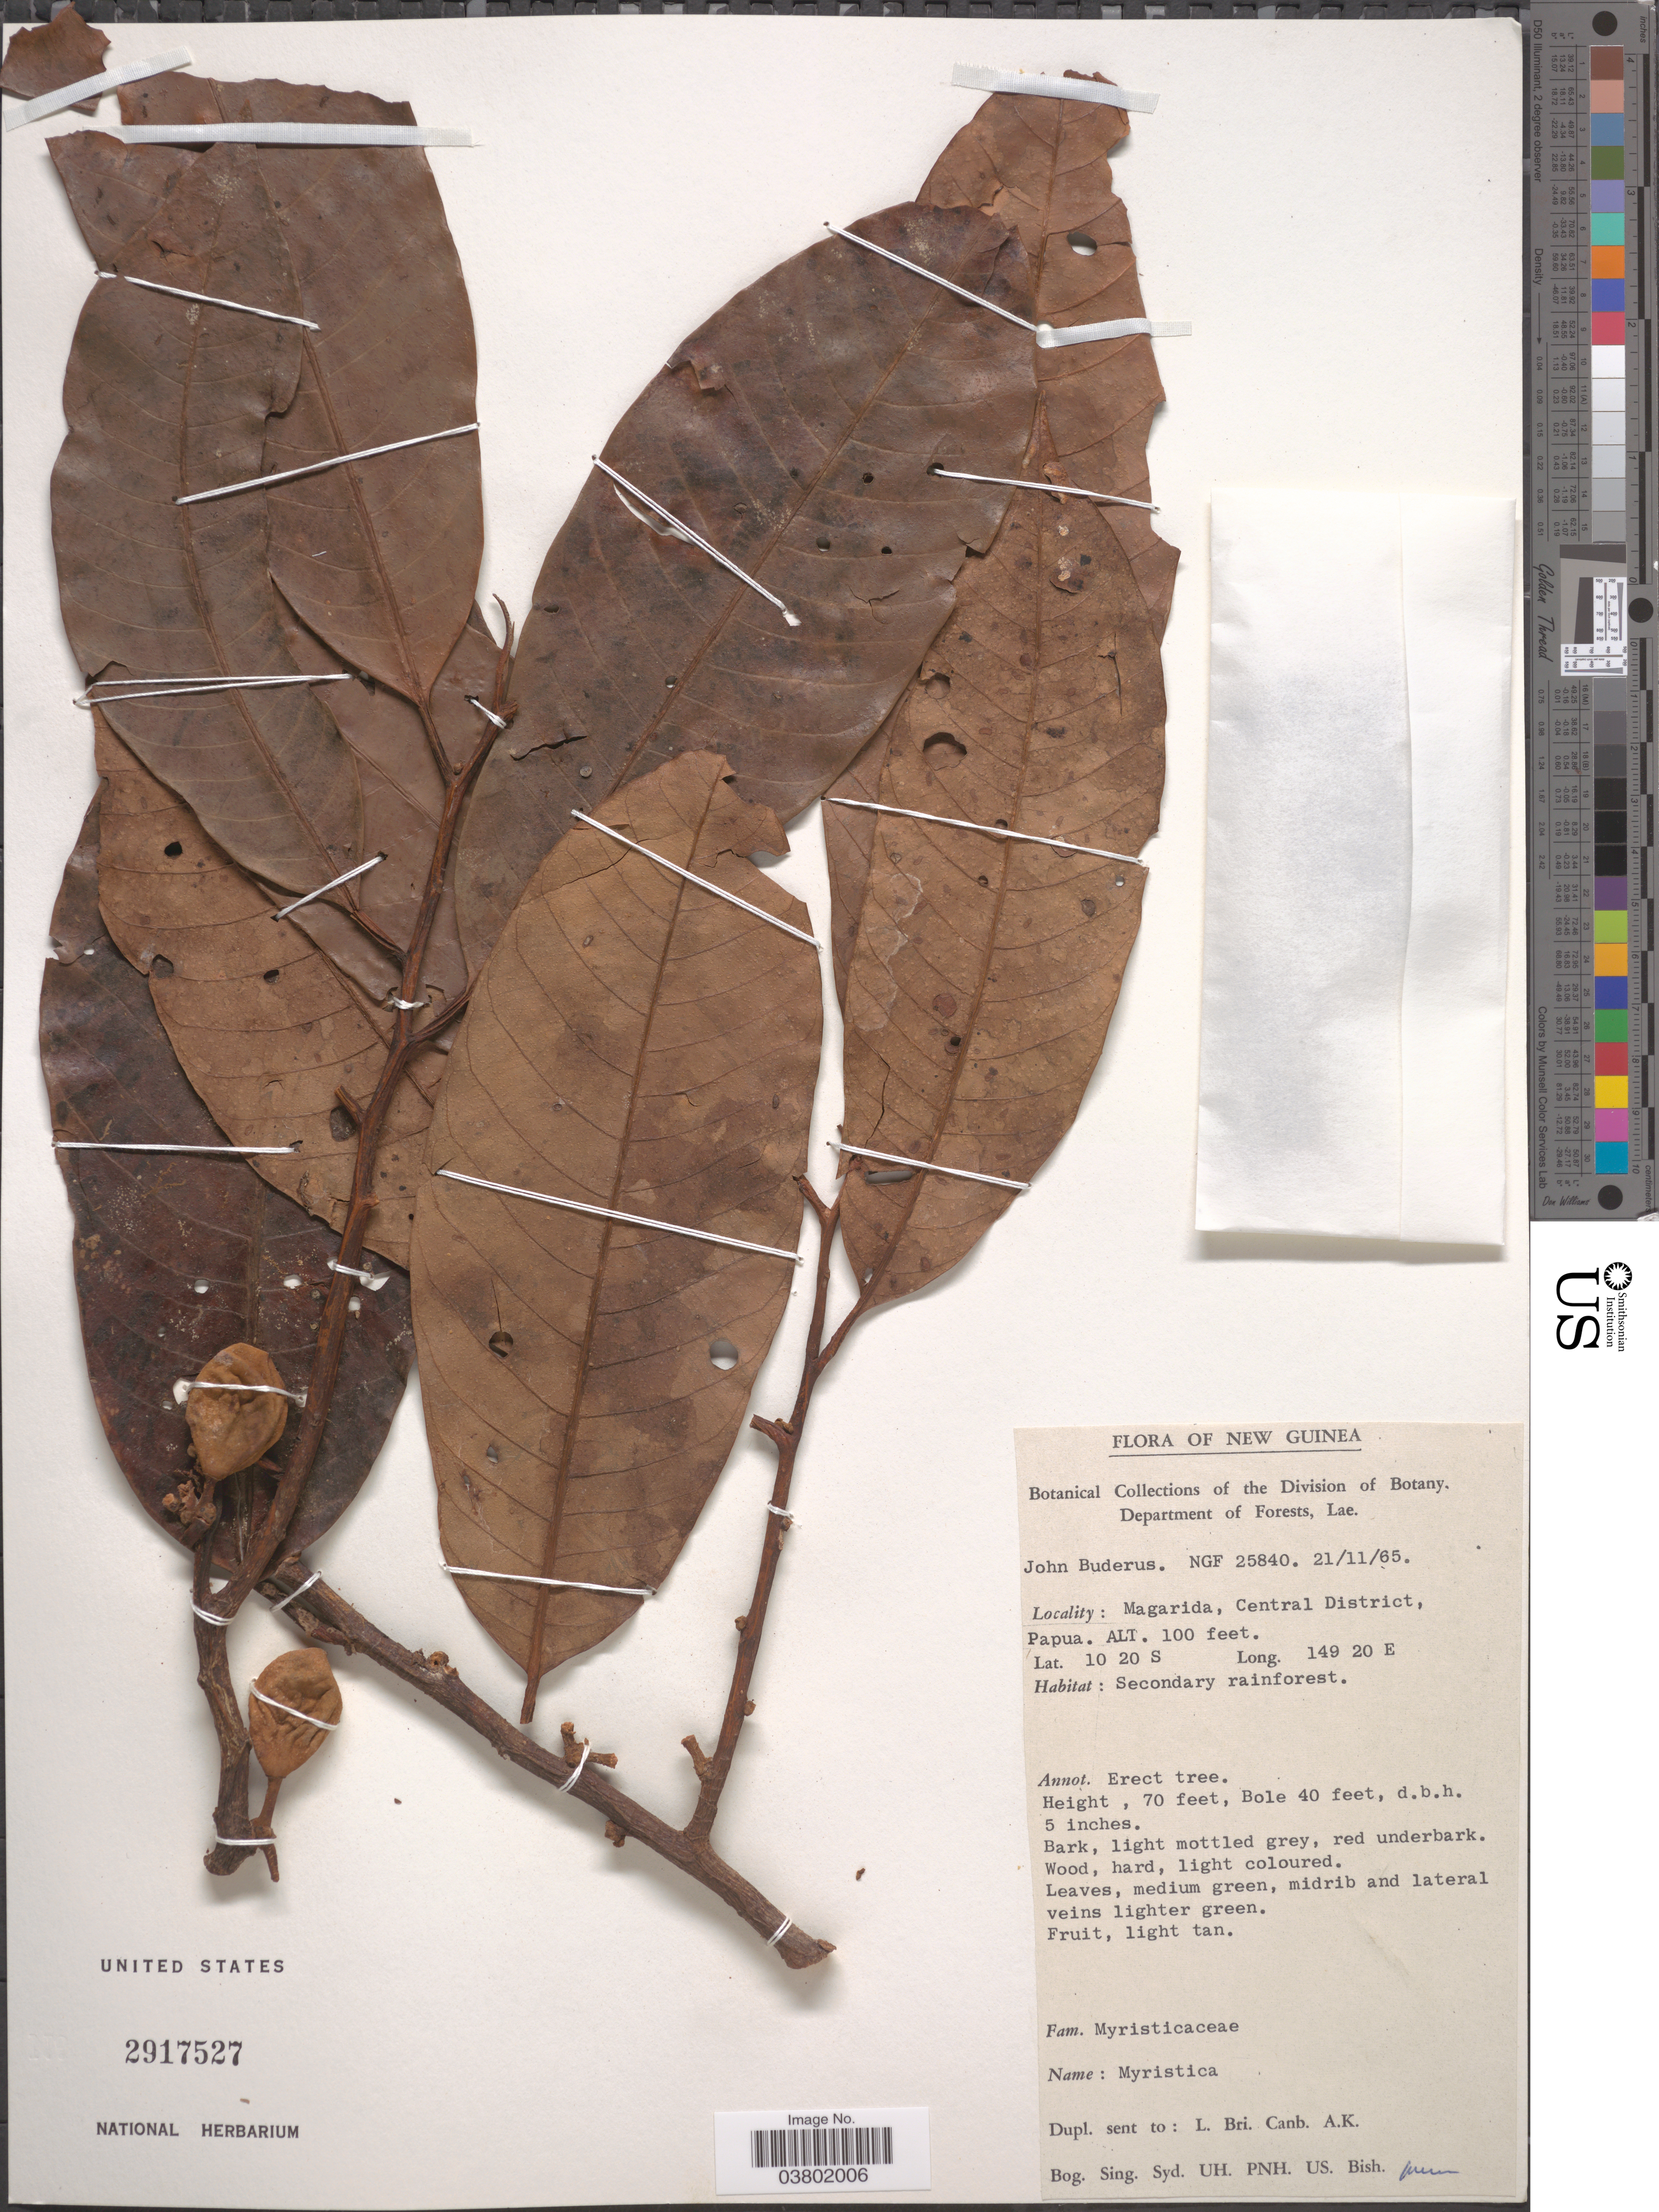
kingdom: Plantae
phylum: Tracheophyta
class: Magnoliopsida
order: Magnoliales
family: Myristicaceae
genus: Myristica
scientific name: Myristica sp.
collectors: J. Buderus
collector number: NGF 25840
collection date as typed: Transcribed d/m/y: 21/11/65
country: Papua New Guinea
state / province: Central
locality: New Guinea. Magarida, Central District, Papua.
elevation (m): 30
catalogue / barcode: US 2917527